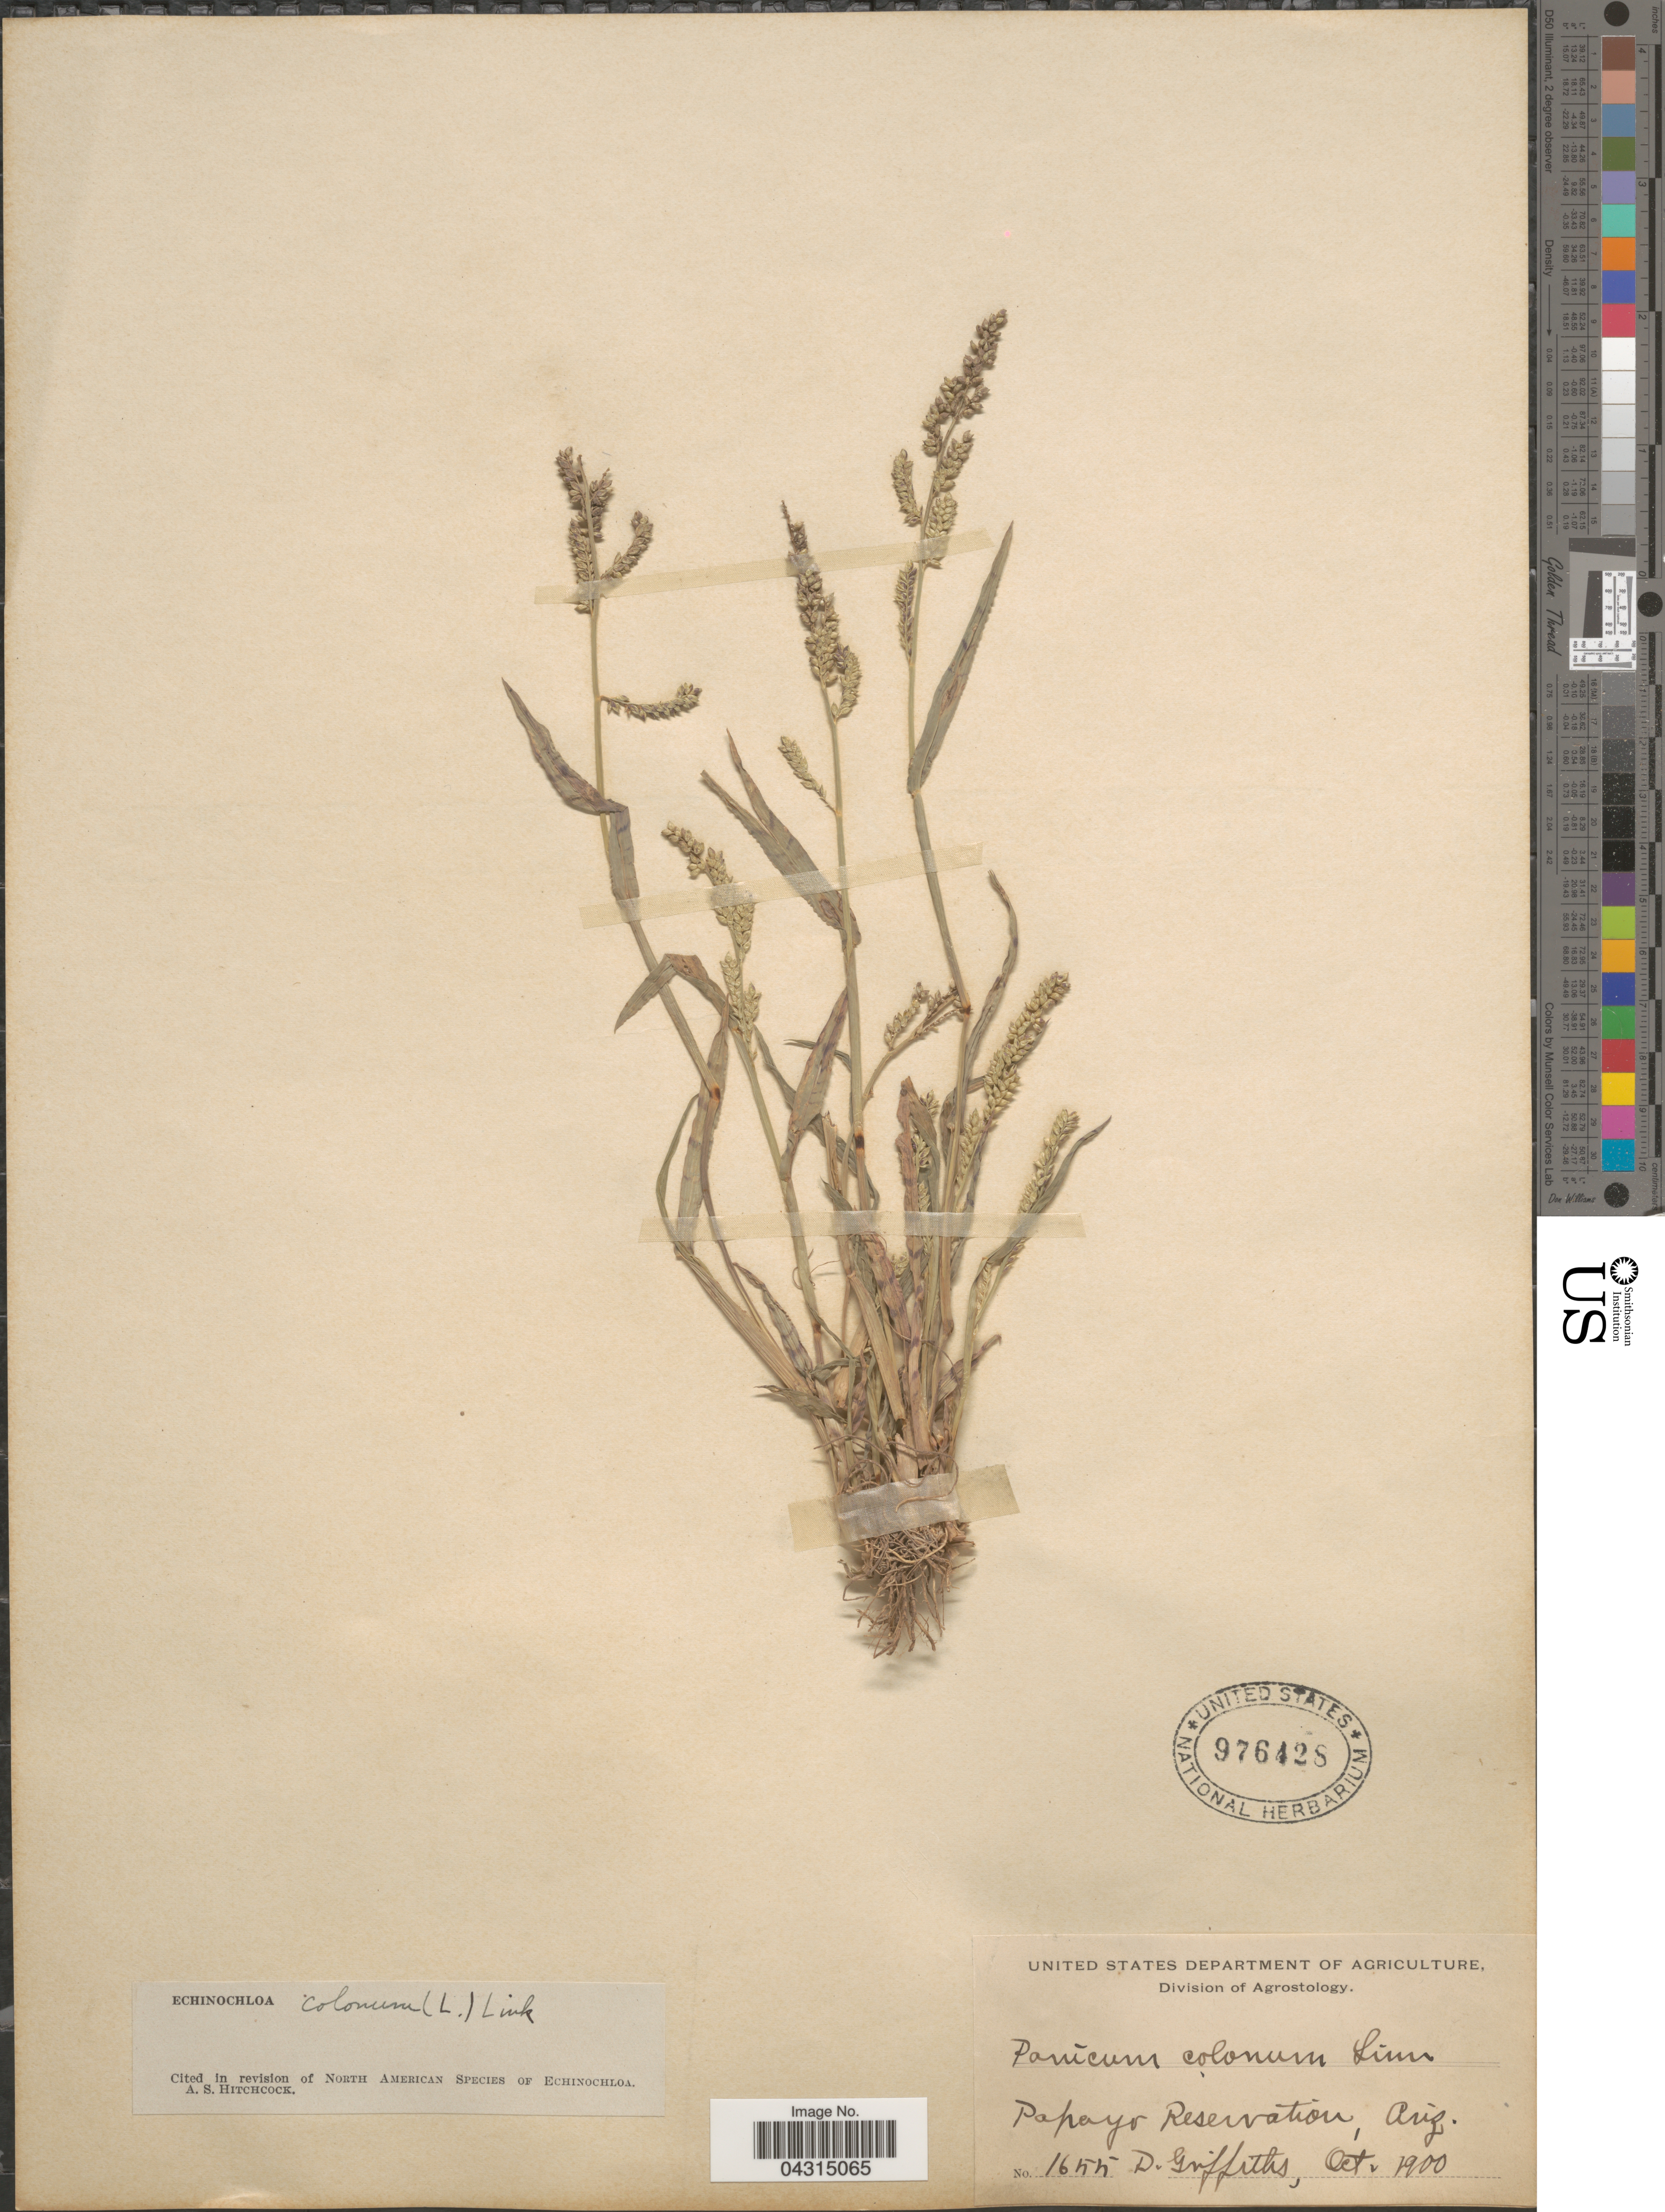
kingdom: Plantae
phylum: Tracheophyta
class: Liliopsida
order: Poales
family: Poaceae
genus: Echinochloa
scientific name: Echinochloa colona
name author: (L.) Link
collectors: D. Griffiths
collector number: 1655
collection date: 1900-10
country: United States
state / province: Arizona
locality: Papayo Reservation.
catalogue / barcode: US 976428